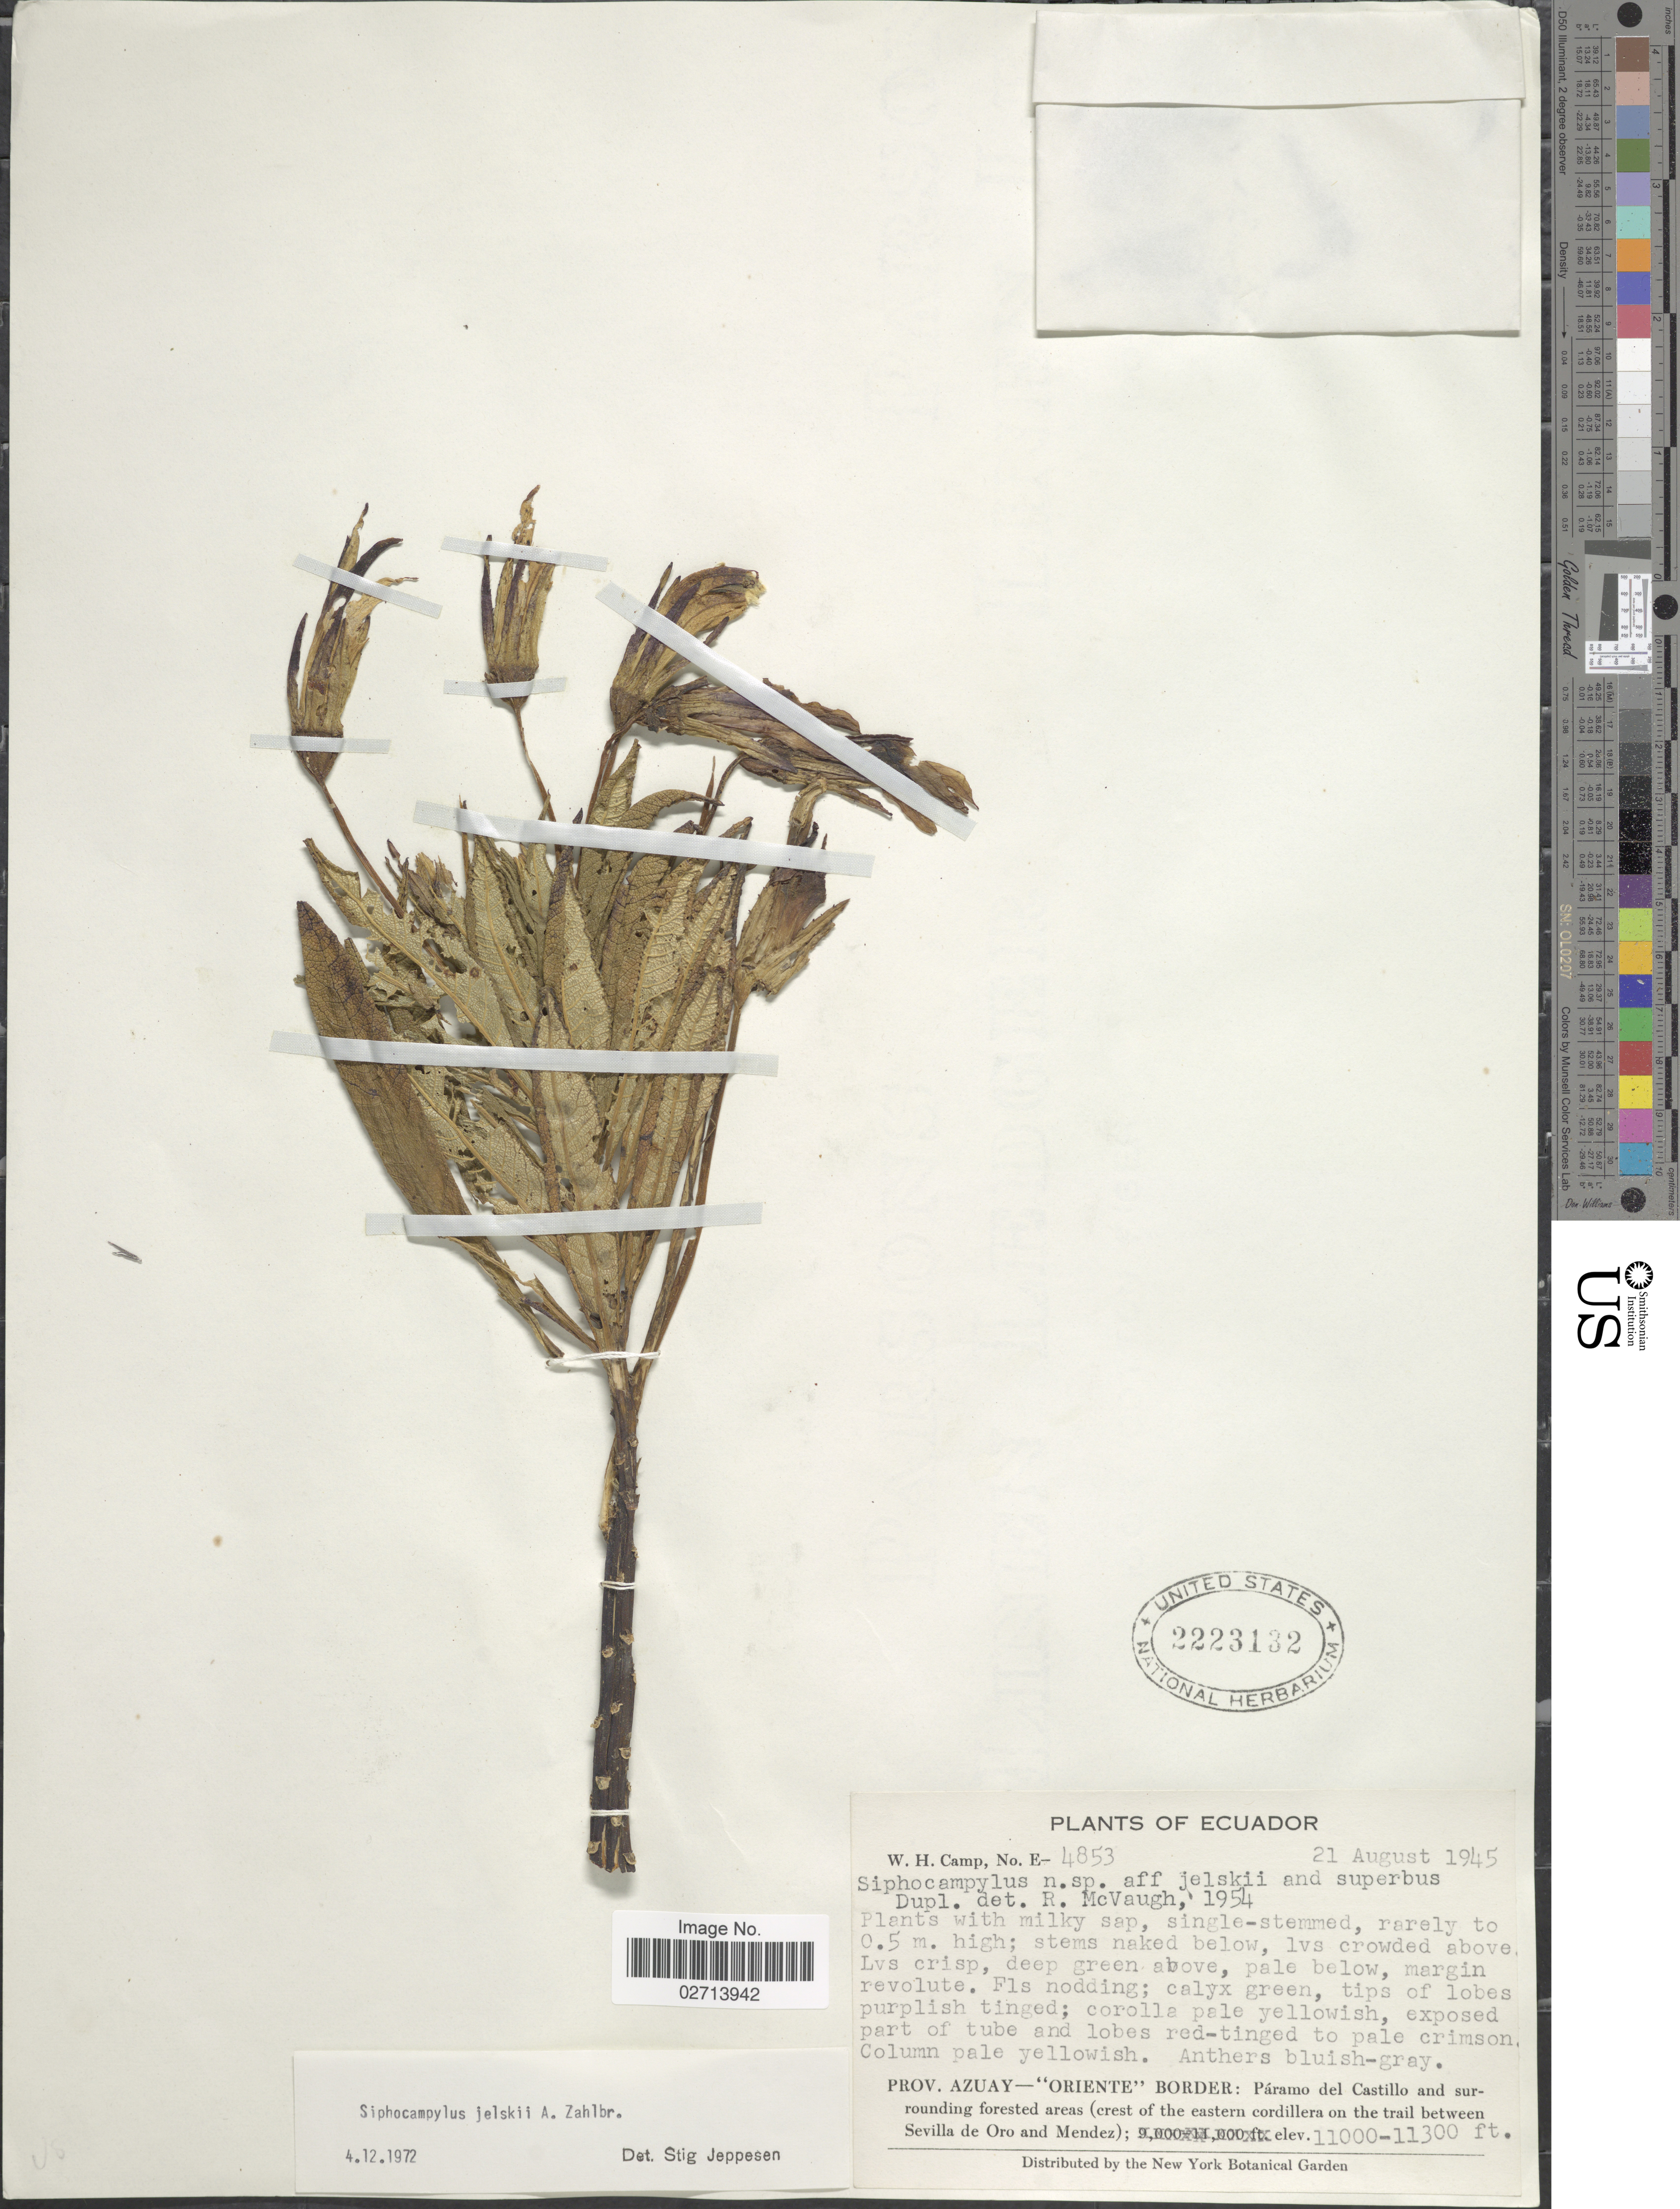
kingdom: Plantae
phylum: Tracheophyta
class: Magnoliopsida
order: Asterales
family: Campanulaceae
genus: Siphocampylus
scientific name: Siphocampylus jelskii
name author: Zahlbr.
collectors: W. H. Camp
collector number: E-4853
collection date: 1945-08-21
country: Ecuador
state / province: Azuay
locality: Oriente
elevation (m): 3353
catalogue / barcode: US 2223132